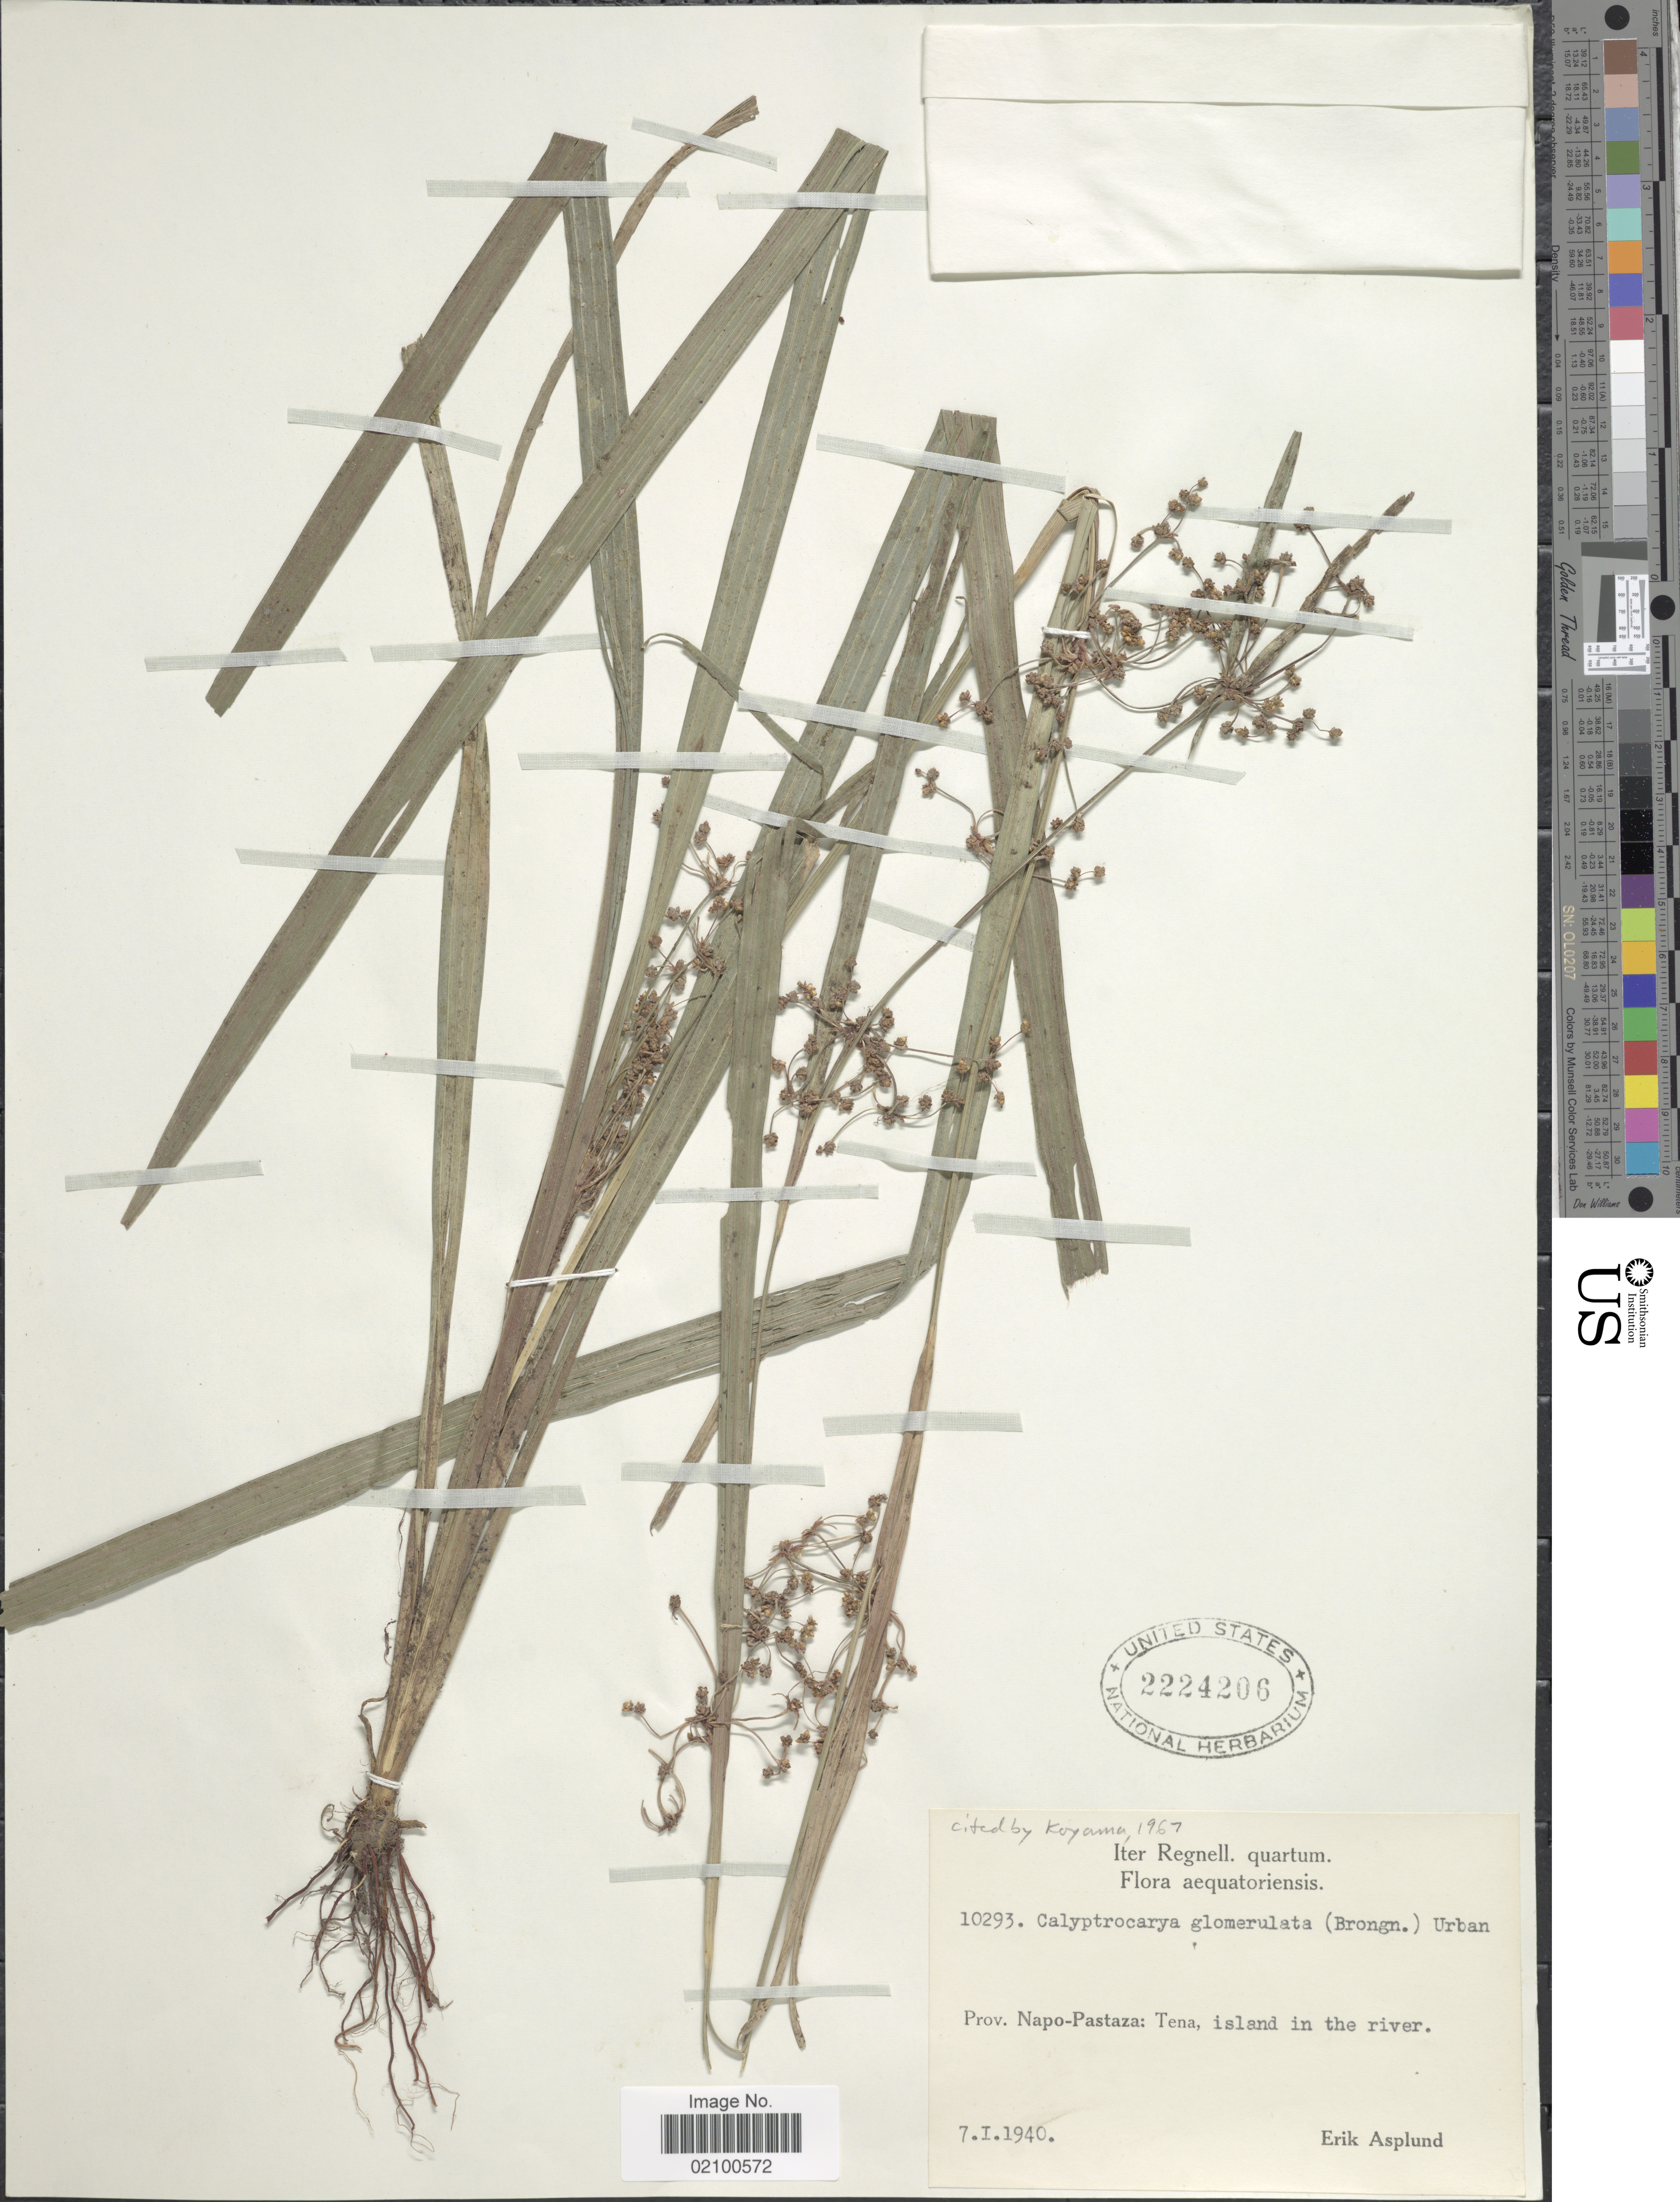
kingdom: Plantae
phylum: Tracheophyta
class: Liliopsida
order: Poales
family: Cyperaceae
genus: Calyptrocarya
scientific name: Calyptrocarya glomerulata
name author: (Brongn.) Urb.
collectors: E. Asplund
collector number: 10293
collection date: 1940-01-07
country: Ecuador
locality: Prov. Napo-Pastaza: Tena, island in the river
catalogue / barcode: US 2224206